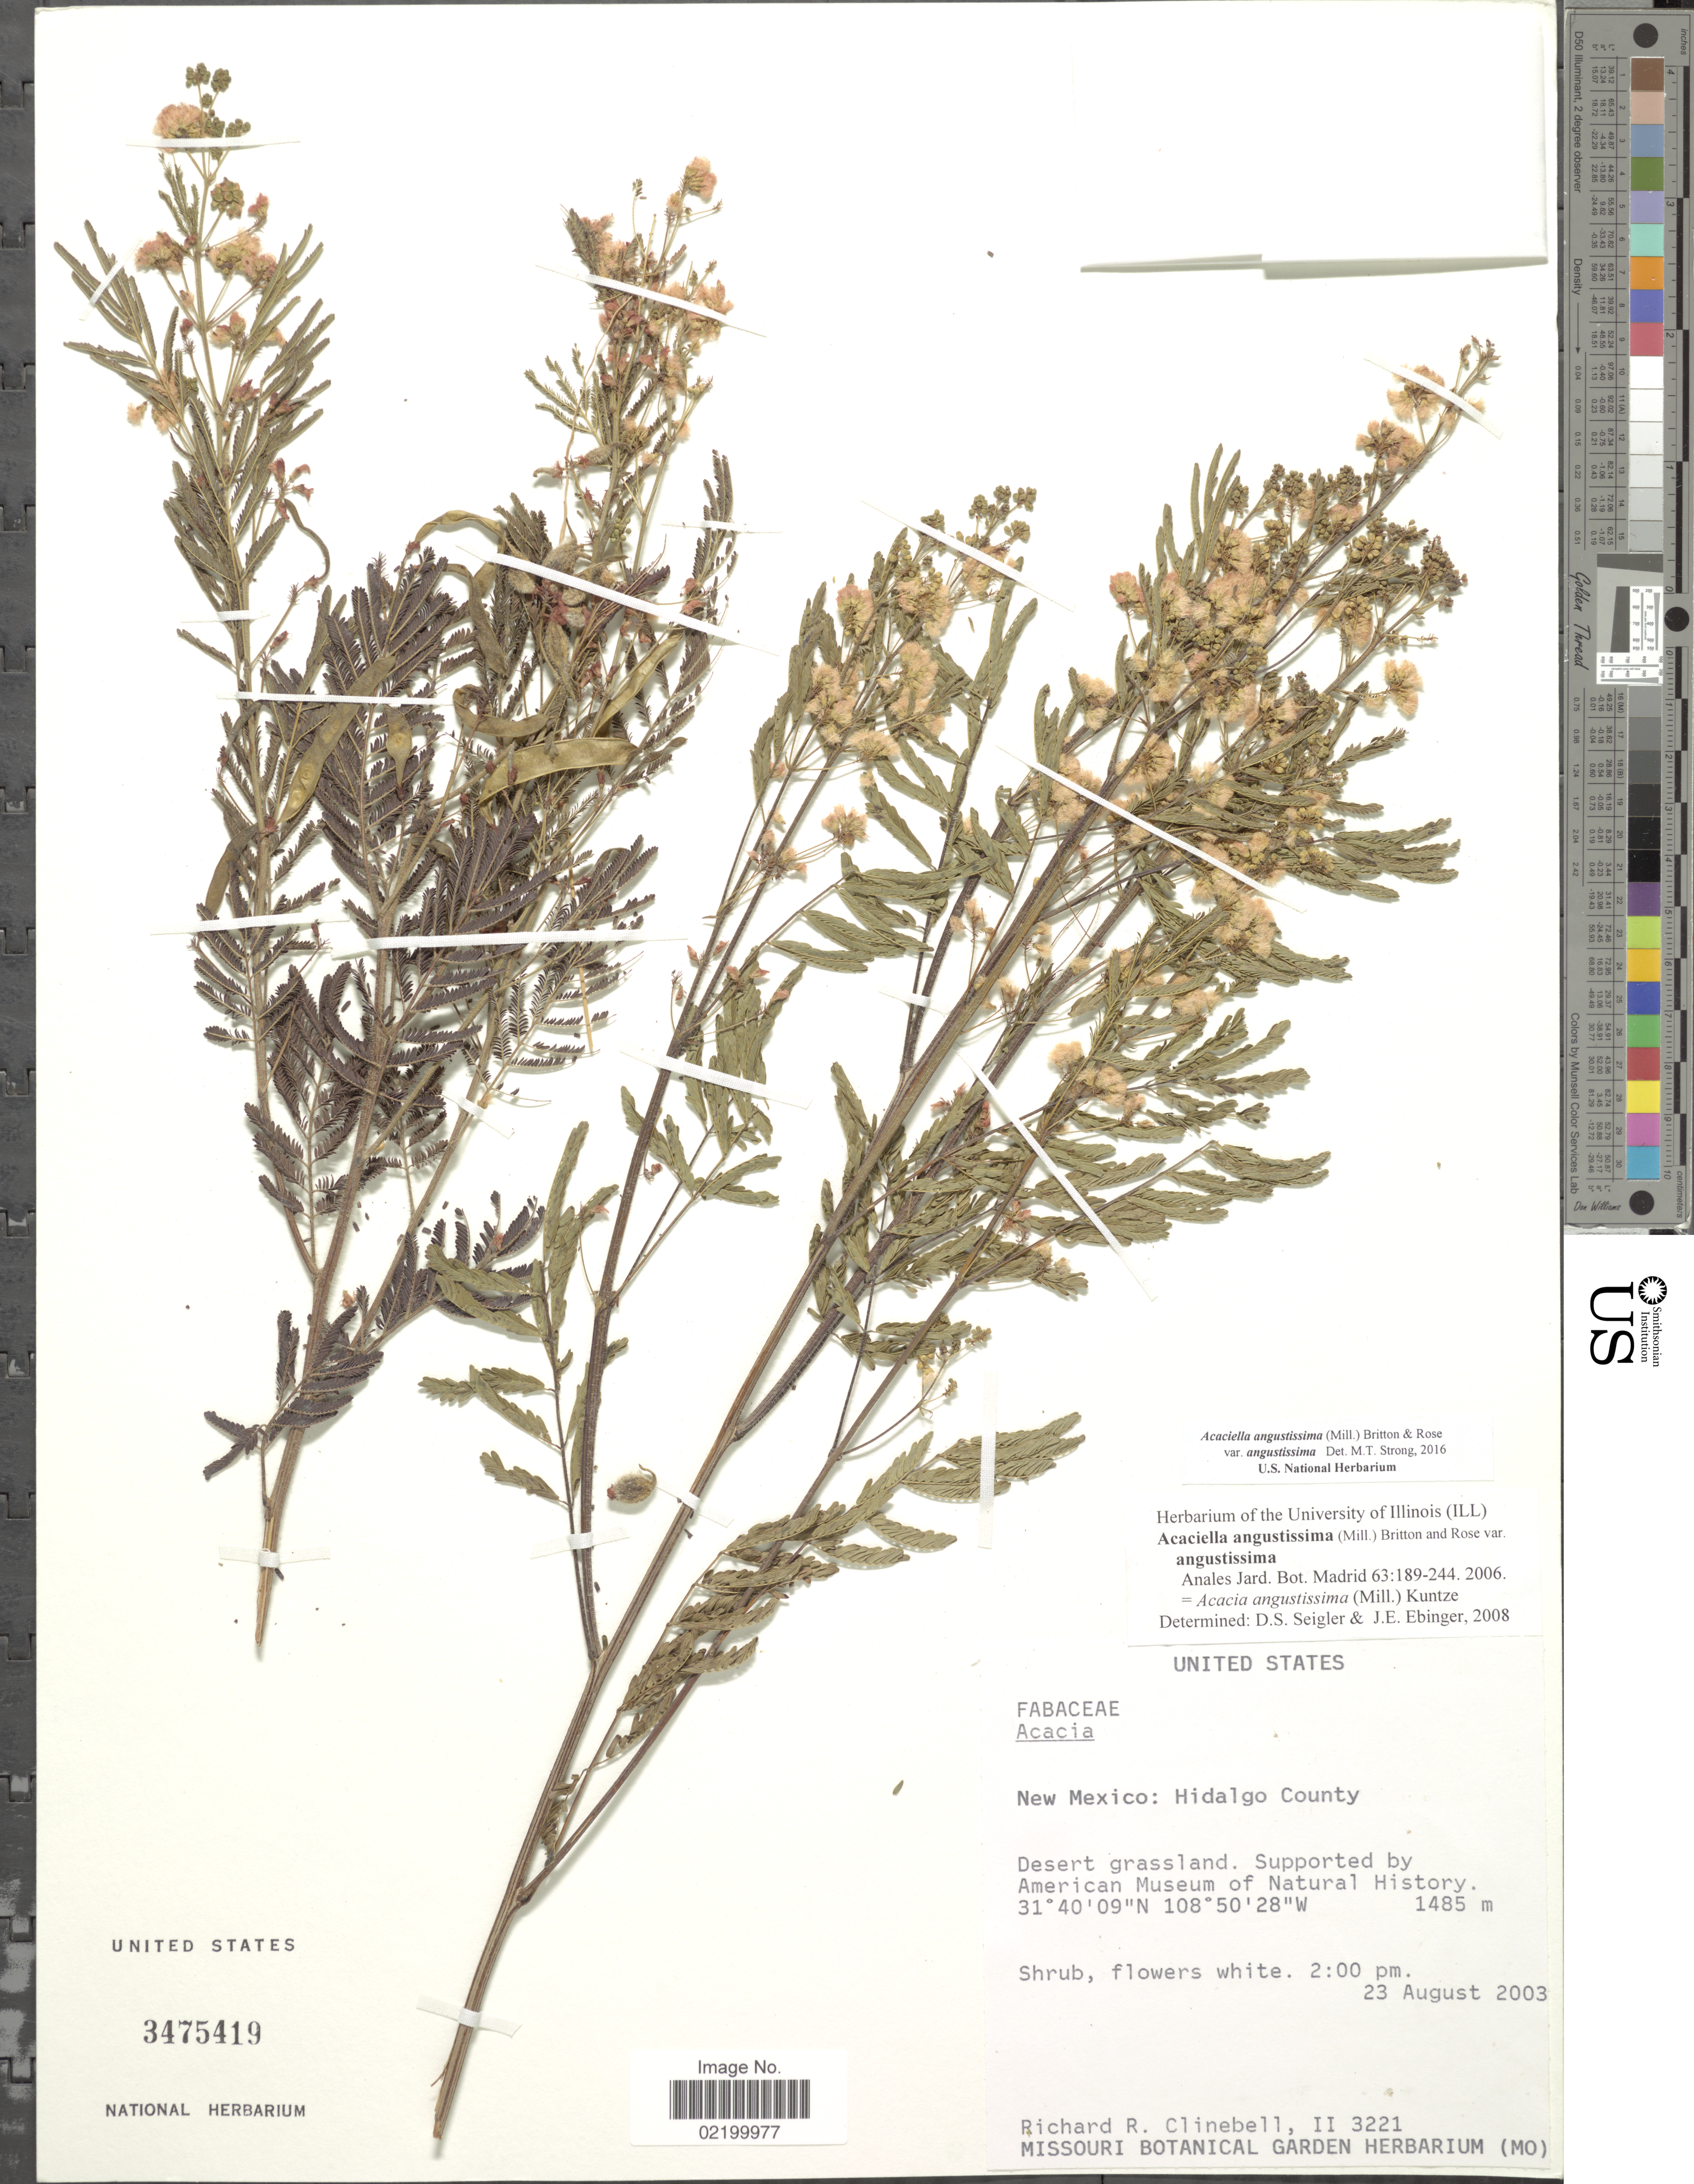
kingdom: Plantae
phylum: Tracheophyta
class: Magnoliopsida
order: Fabales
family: Fabaceae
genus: Acaciella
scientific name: Acaciella angustissima var. angustissima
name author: (Mill.) Britton & Rose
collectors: R. Clinebell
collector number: II 3221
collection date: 2003-08-23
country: United States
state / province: New Mexico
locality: Hidalgo County. Desert Grassland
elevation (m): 1485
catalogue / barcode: US 3475419